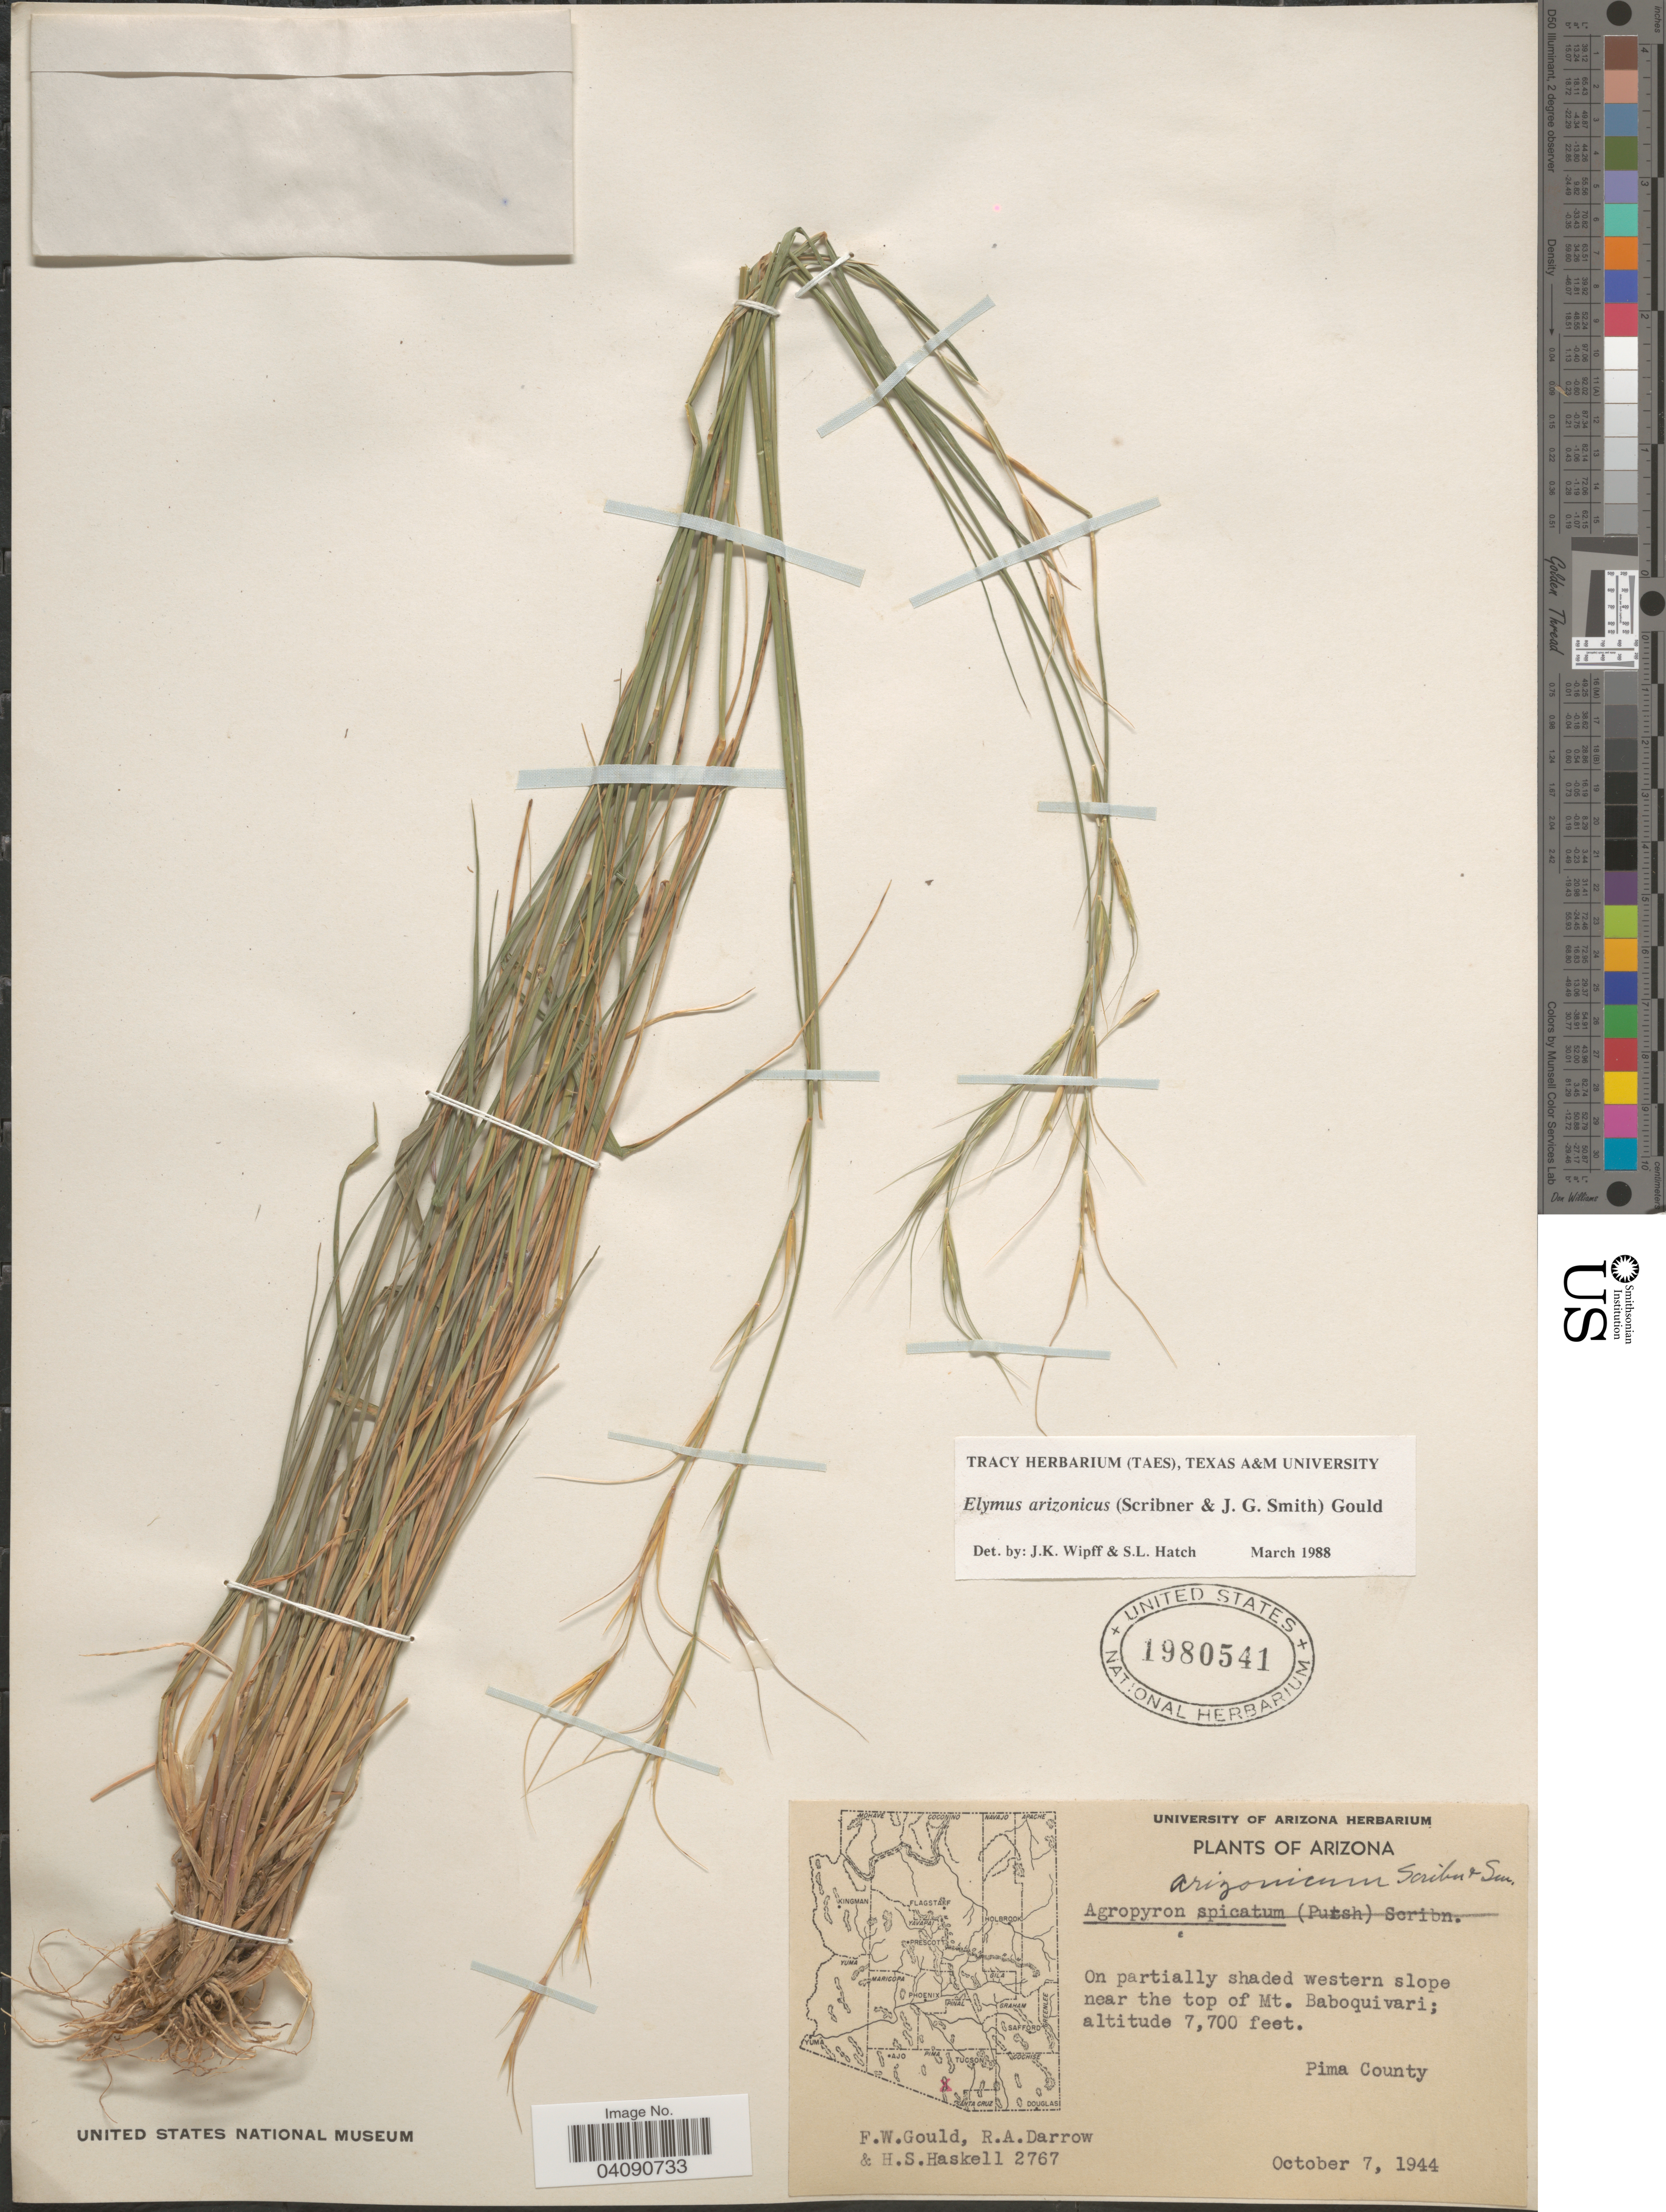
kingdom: Plantae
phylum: Tracheophyta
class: Liliopsida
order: Poales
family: Poaceae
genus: Elymus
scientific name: Elymus arizonicus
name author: (Scribn. & J.G. Sm.) Gould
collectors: F. W. Gould, R. A. Darrow & H. Haskell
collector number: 2767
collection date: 1944-10-07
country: United States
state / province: Arizona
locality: On partially shaded western slope near the top of Mt. Baboquivari; Pima County.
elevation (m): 2347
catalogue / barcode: US 1980541